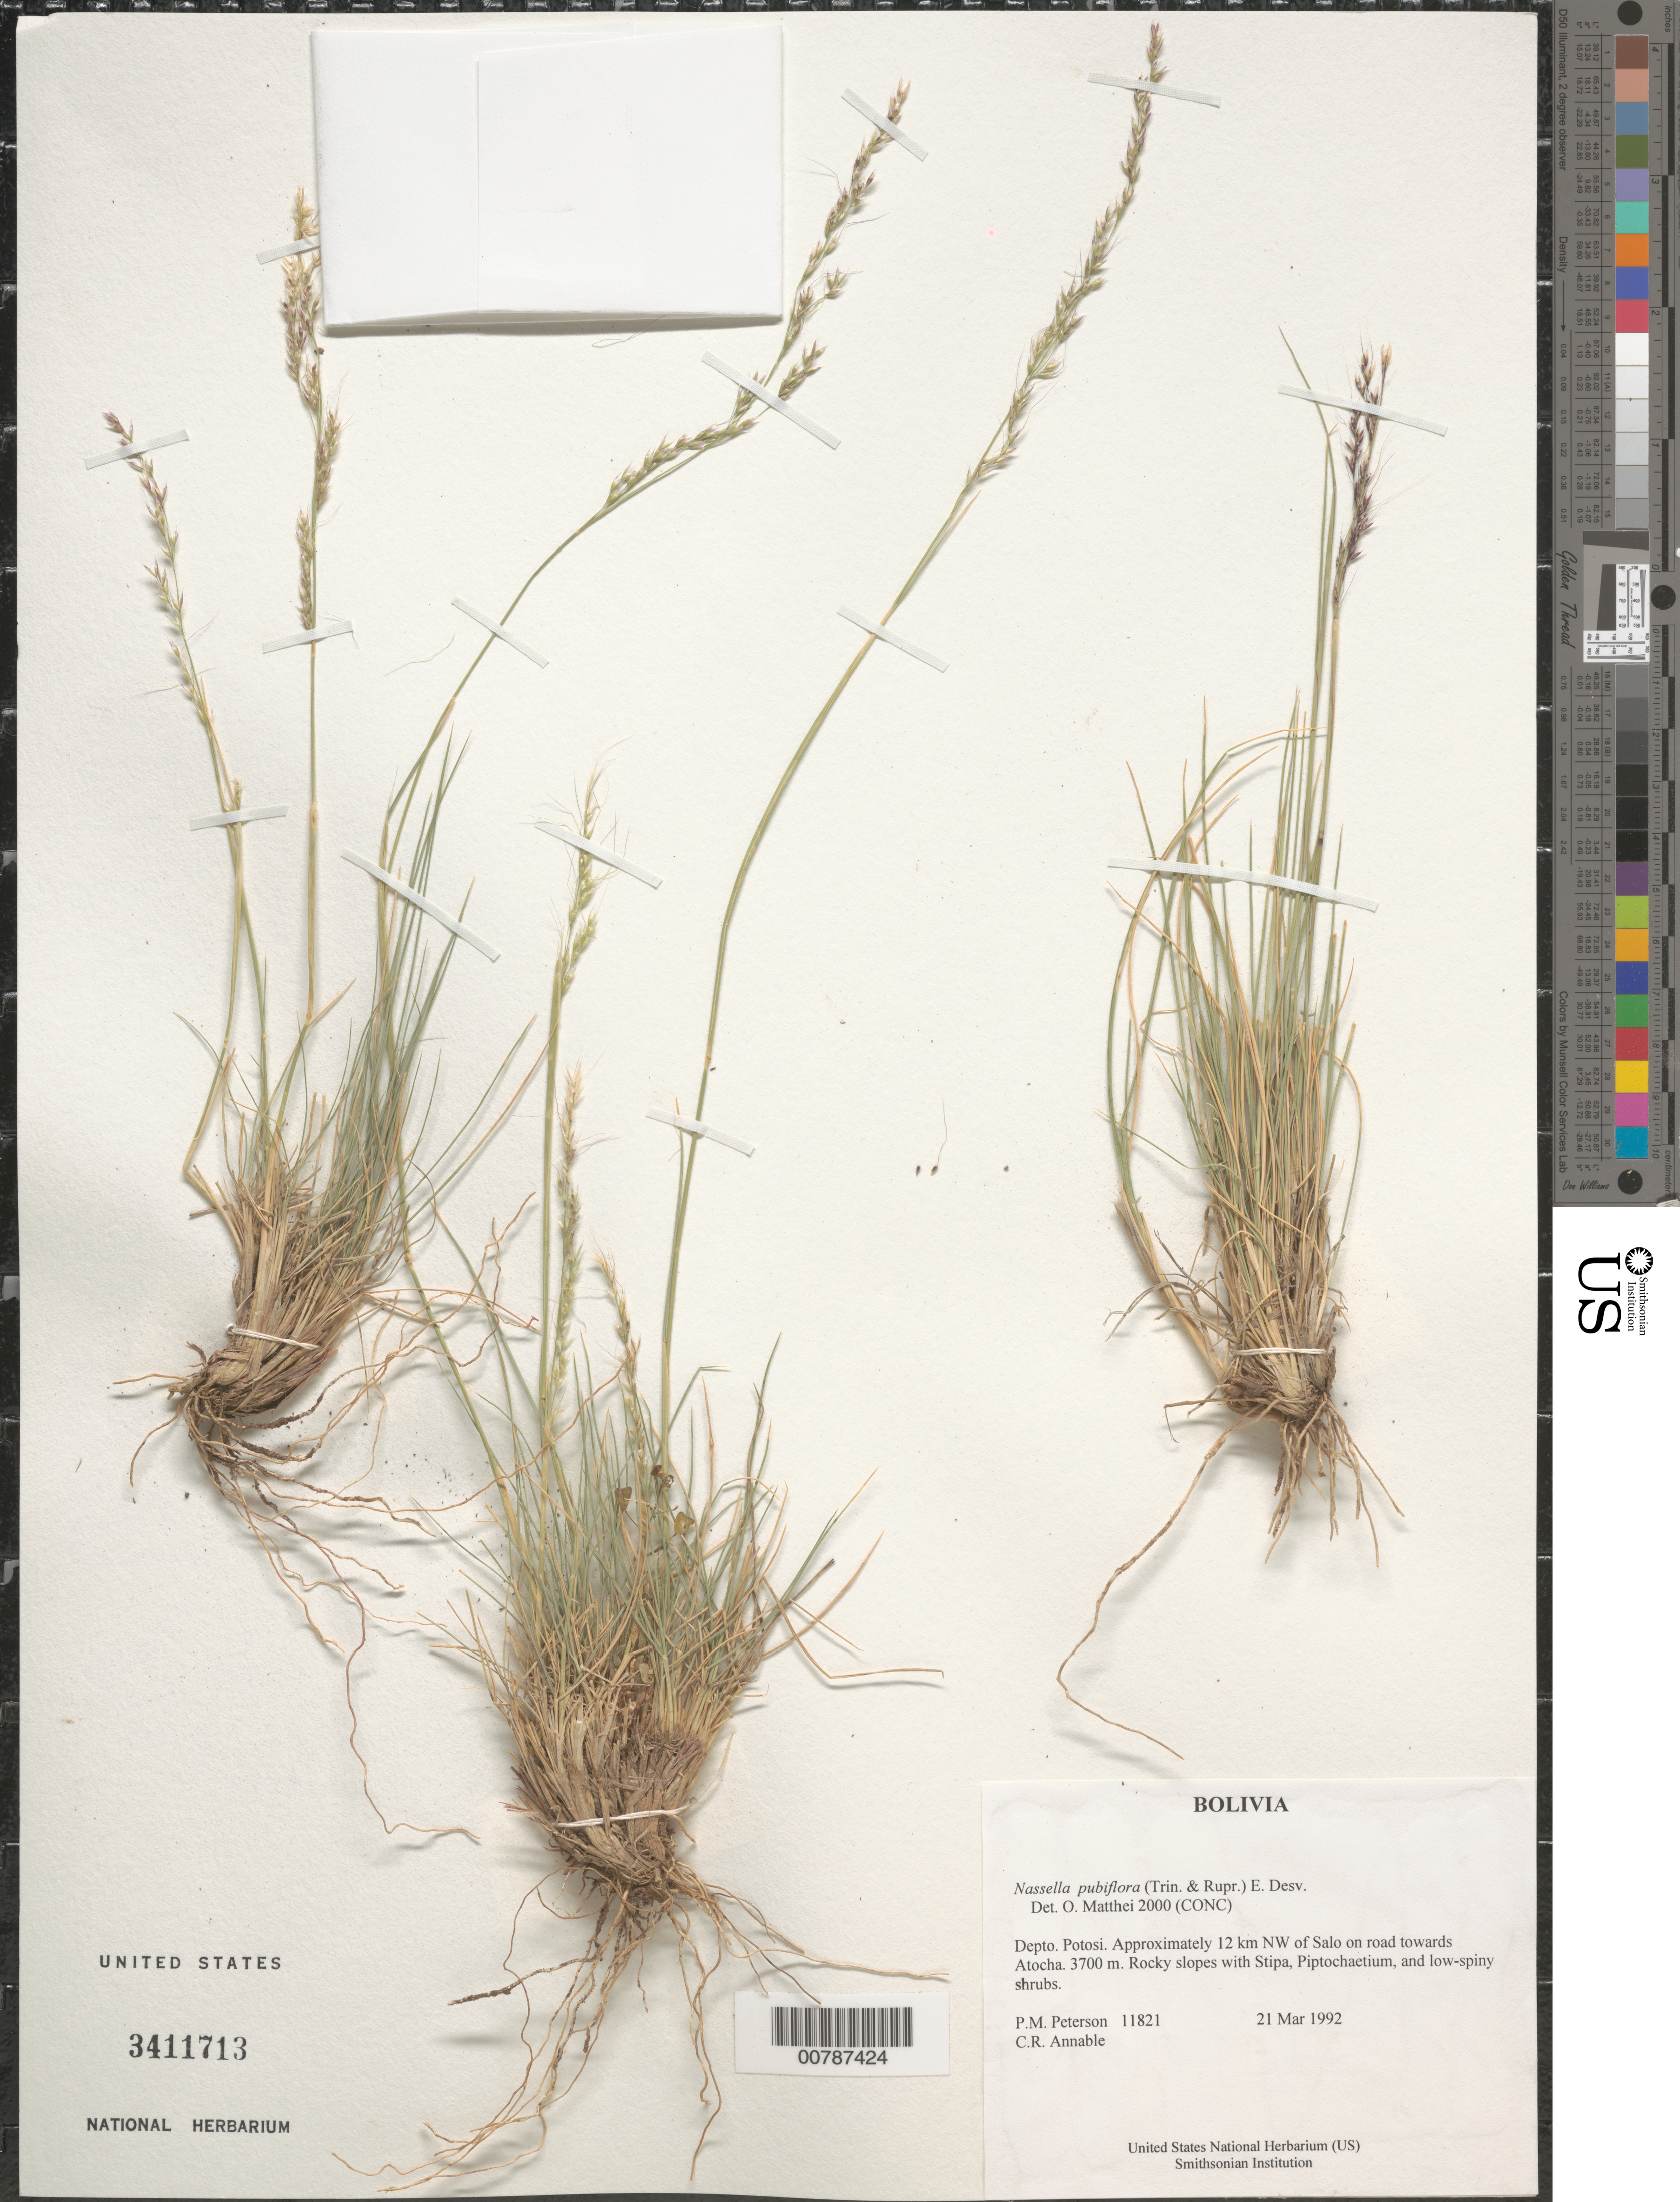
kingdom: Plantae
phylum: Tracheophyta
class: Liliopsida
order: Poales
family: Poaceae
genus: Nassella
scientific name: Nassella pubiflora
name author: (Trin. & Rupr.) É. Desv.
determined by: Matthei, O. R.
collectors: P. M. Peterson & C. R. Annable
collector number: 11821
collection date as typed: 21 Mar 1992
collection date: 1992-03-21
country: Bolivia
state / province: Potosi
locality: Approximately 12 km NW of Salo on road towards Atocha.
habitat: Rocky slopes with Stipa, Piptochaetium, and low-spiny shrubs.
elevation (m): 3700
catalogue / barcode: US 3411713